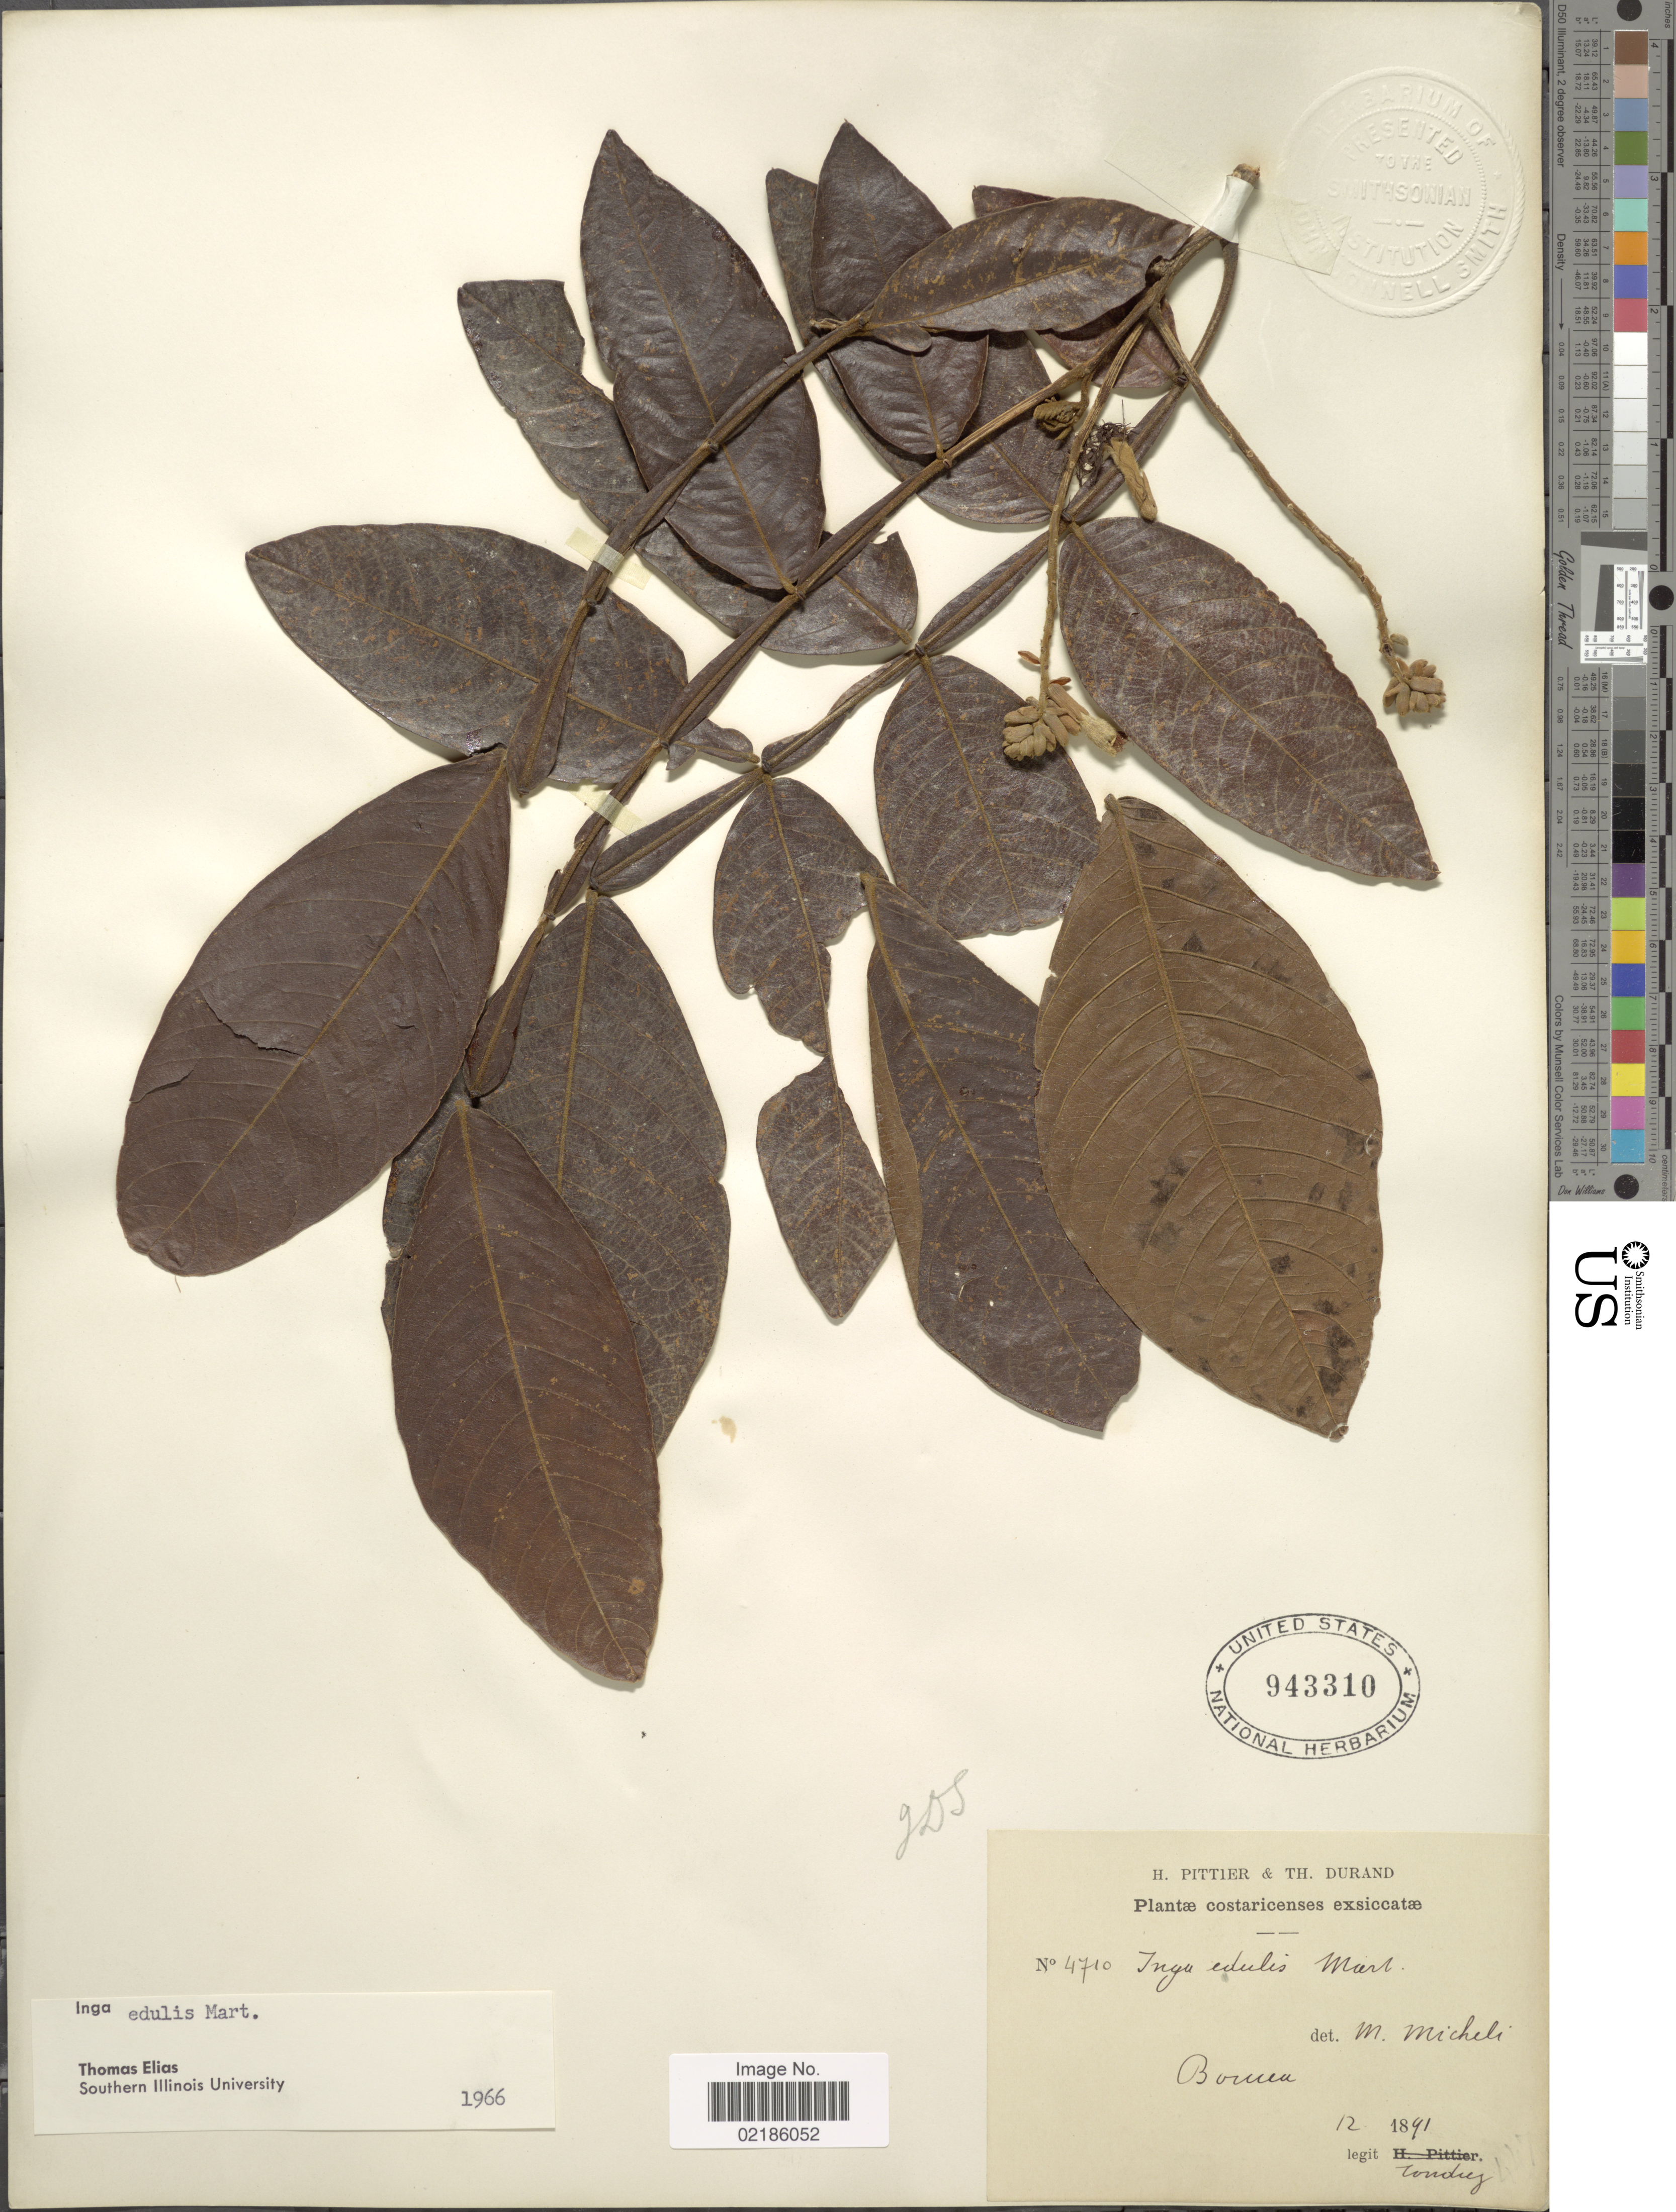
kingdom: Plantae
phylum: Tracheophyta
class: Magnoliopsida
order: Fabales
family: Fabaceae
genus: Inga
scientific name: Inga edulis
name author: Mart.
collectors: A. Tonduz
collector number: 4710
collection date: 1891-12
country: Costa Rica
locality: Boruca.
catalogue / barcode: US 943310